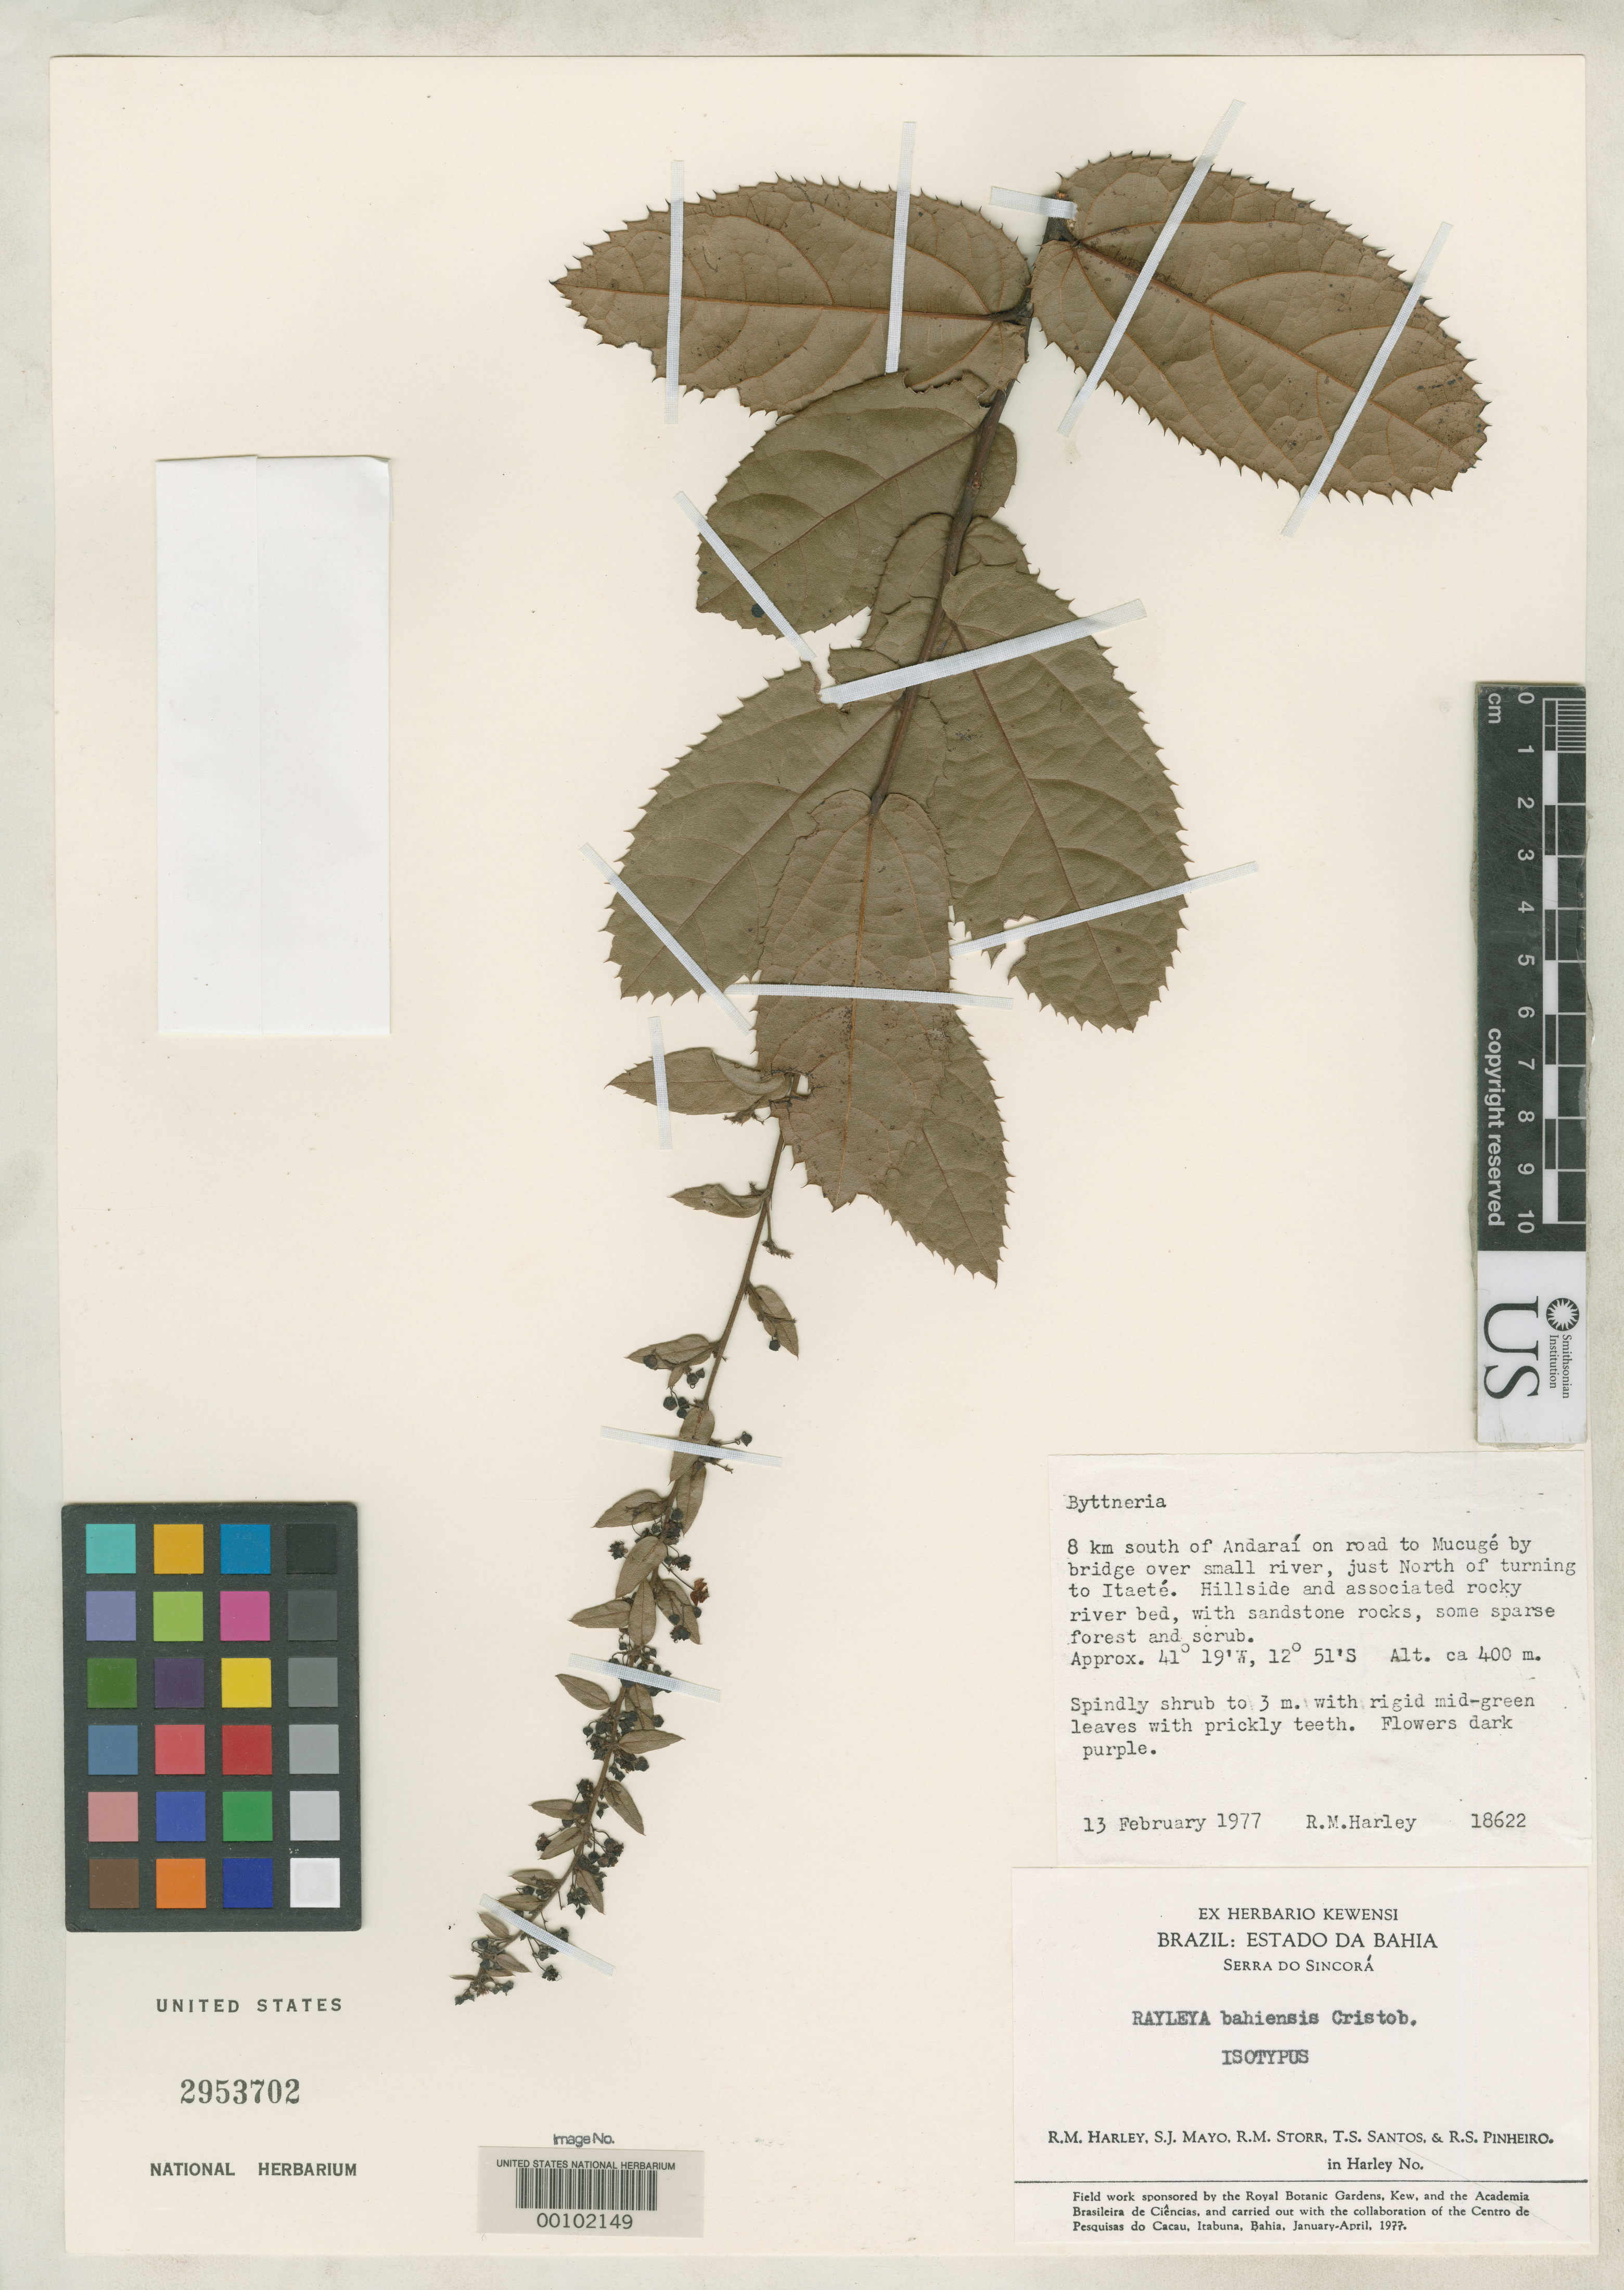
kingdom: Plantae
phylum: Tracheophyta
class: Magnoliopsida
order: Malvales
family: Malvaceae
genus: Rayleya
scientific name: Rayleya bahiensis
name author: Cristóbal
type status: Isotype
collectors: R. M. Harley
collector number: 18622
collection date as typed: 13 Feb 1977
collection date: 1977-02-13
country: Brazil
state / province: Bahia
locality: Serra do Sincora, 8 km S of Andarai on rd. to Mucuge, just N of Itaete.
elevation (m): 400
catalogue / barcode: US 2953702